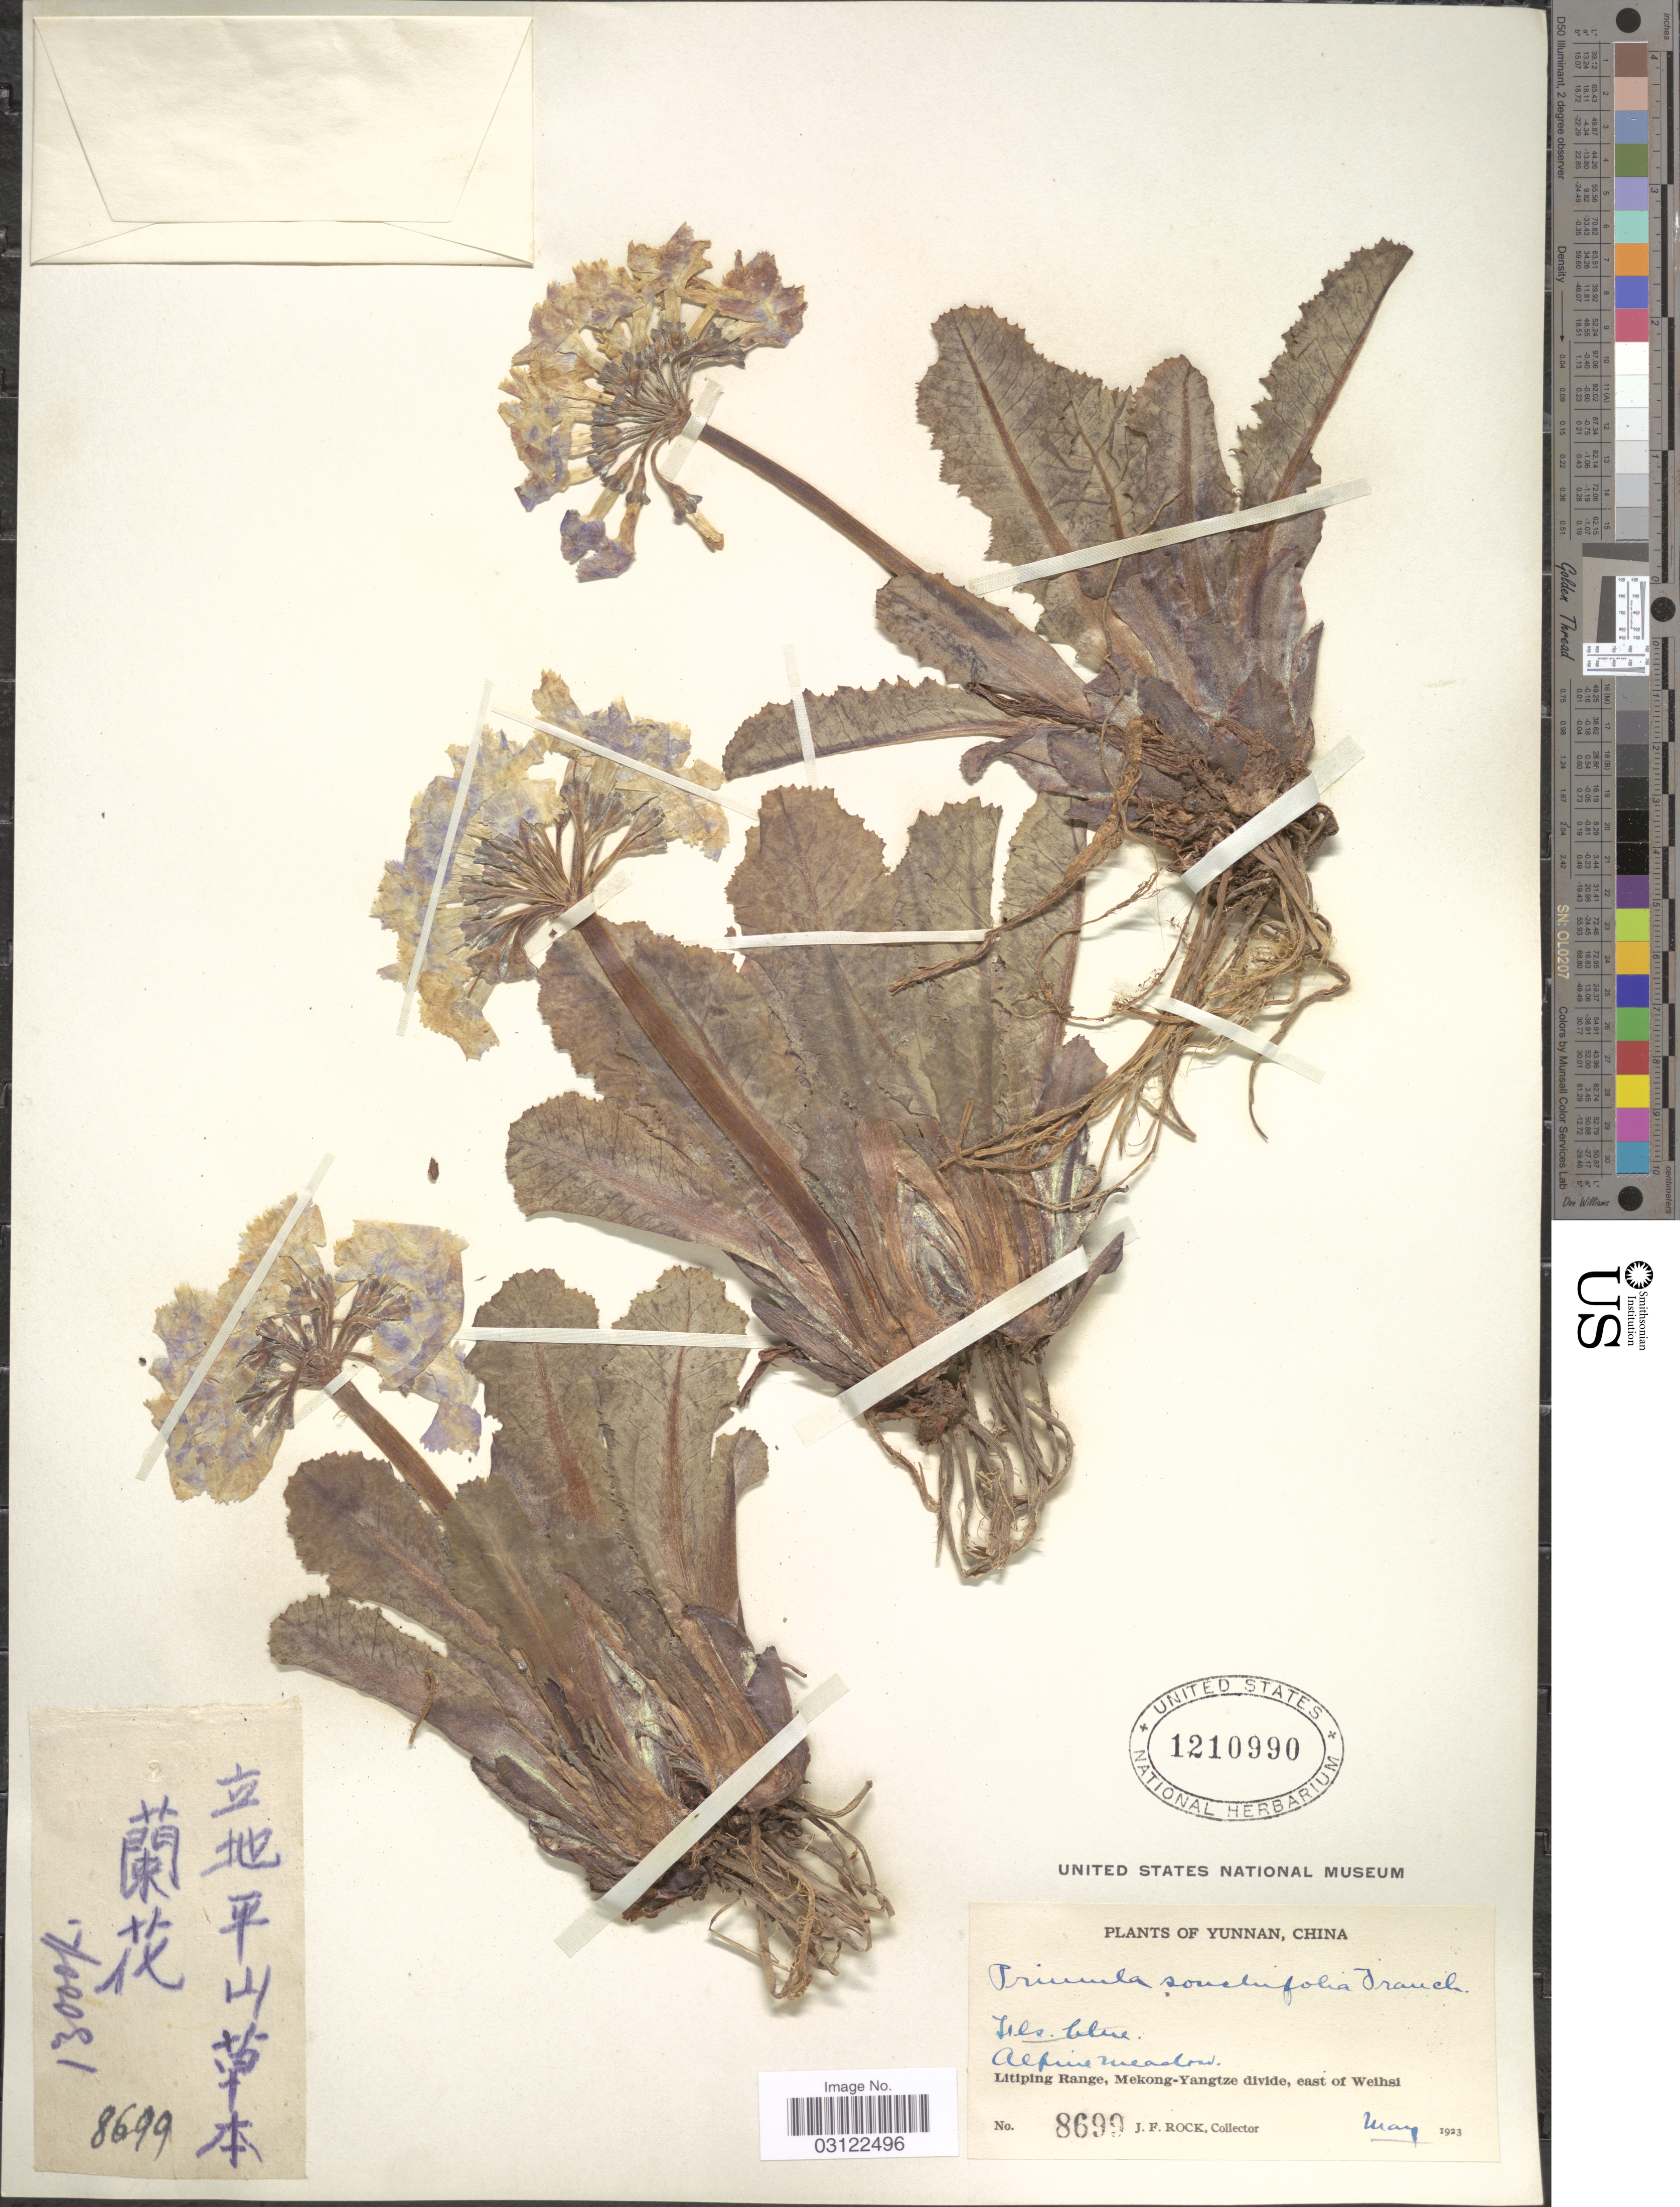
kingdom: Plantae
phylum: Tracheophyta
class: Magnoliopsida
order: Ericales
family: Primulaceae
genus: Primula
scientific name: Primula sonchifolia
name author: Franch.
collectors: J. Rock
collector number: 8699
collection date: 1923-05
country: China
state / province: Yunnan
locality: Litiping Range, Mekong-Yangtze divide, east of Weihsi.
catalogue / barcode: US 1210990